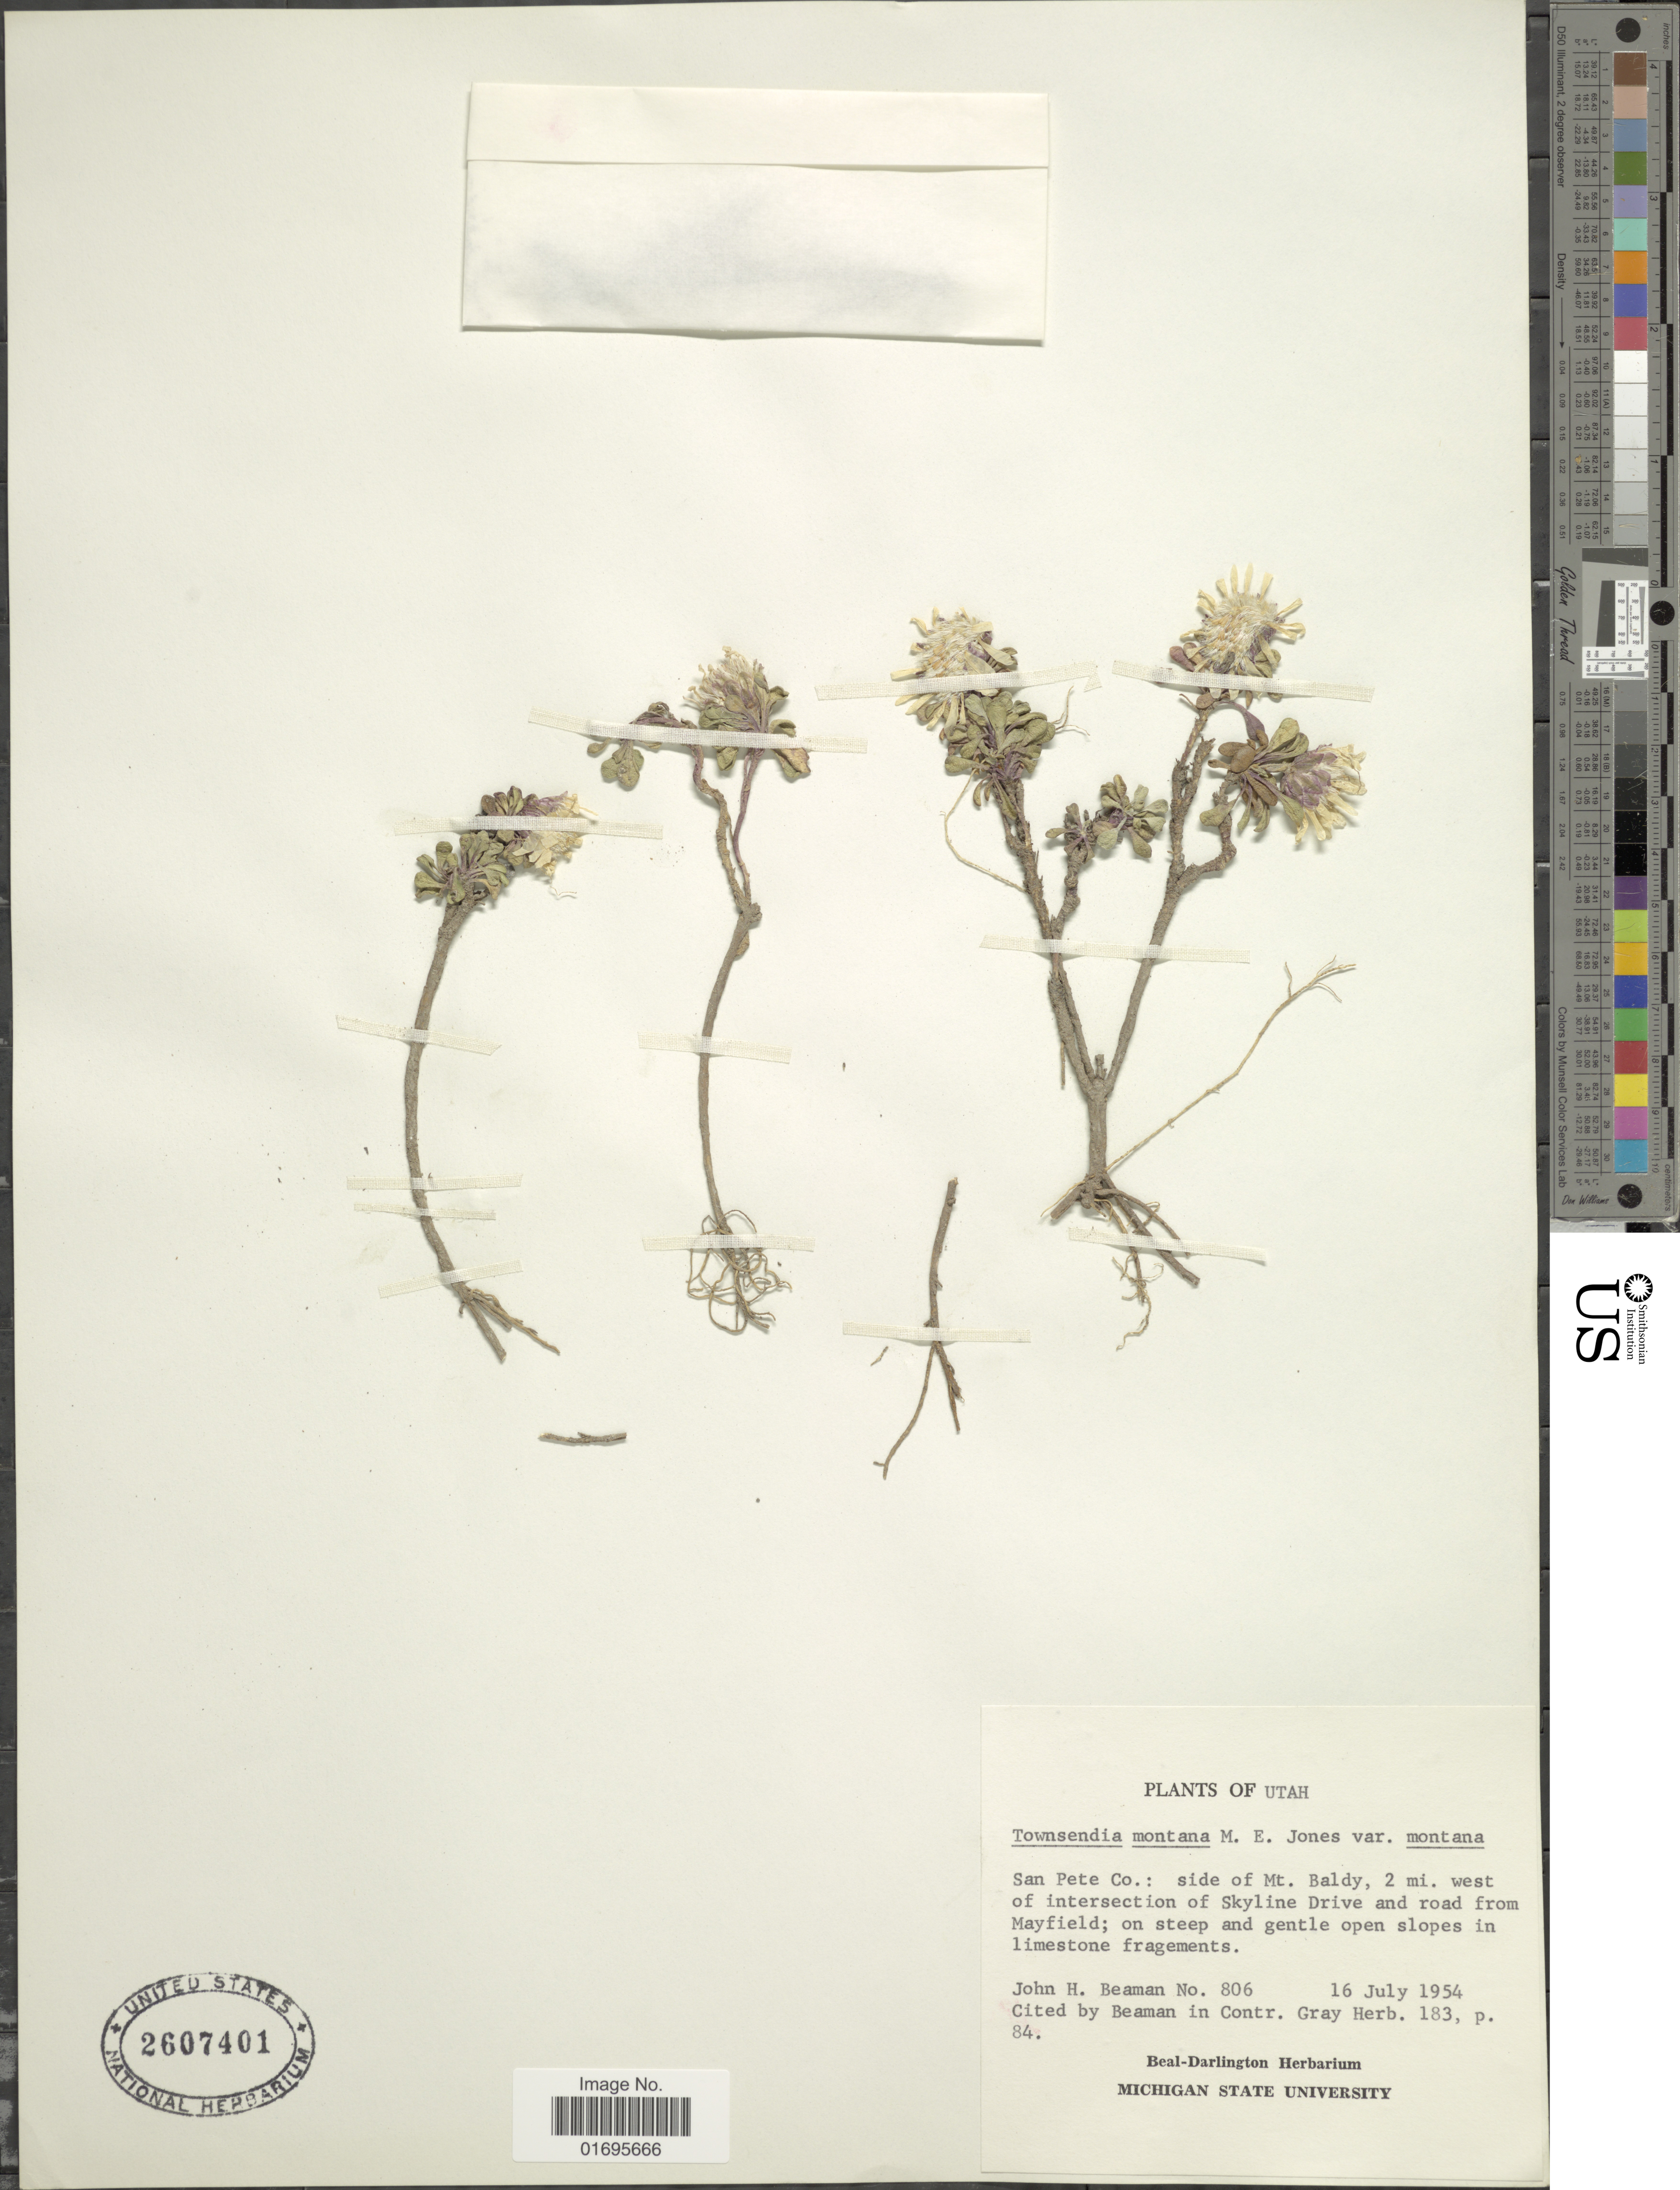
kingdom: Plantae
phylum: Tracheophyta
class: Magnoliopsida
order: Asterales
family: Asteraceae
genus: Townsendia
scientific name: Townsendia montana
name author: M.E. Jones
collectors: J. H. Beaman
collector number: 806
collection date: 1954-07-16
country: United States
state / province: Utah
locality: San Pete Co.: side of Mt. Baldy, 2 mi. west of intersection of Skyline Drive and road from Mayfield; on steep and gentle open slopes in limestone fragments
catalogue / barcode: US 2607401